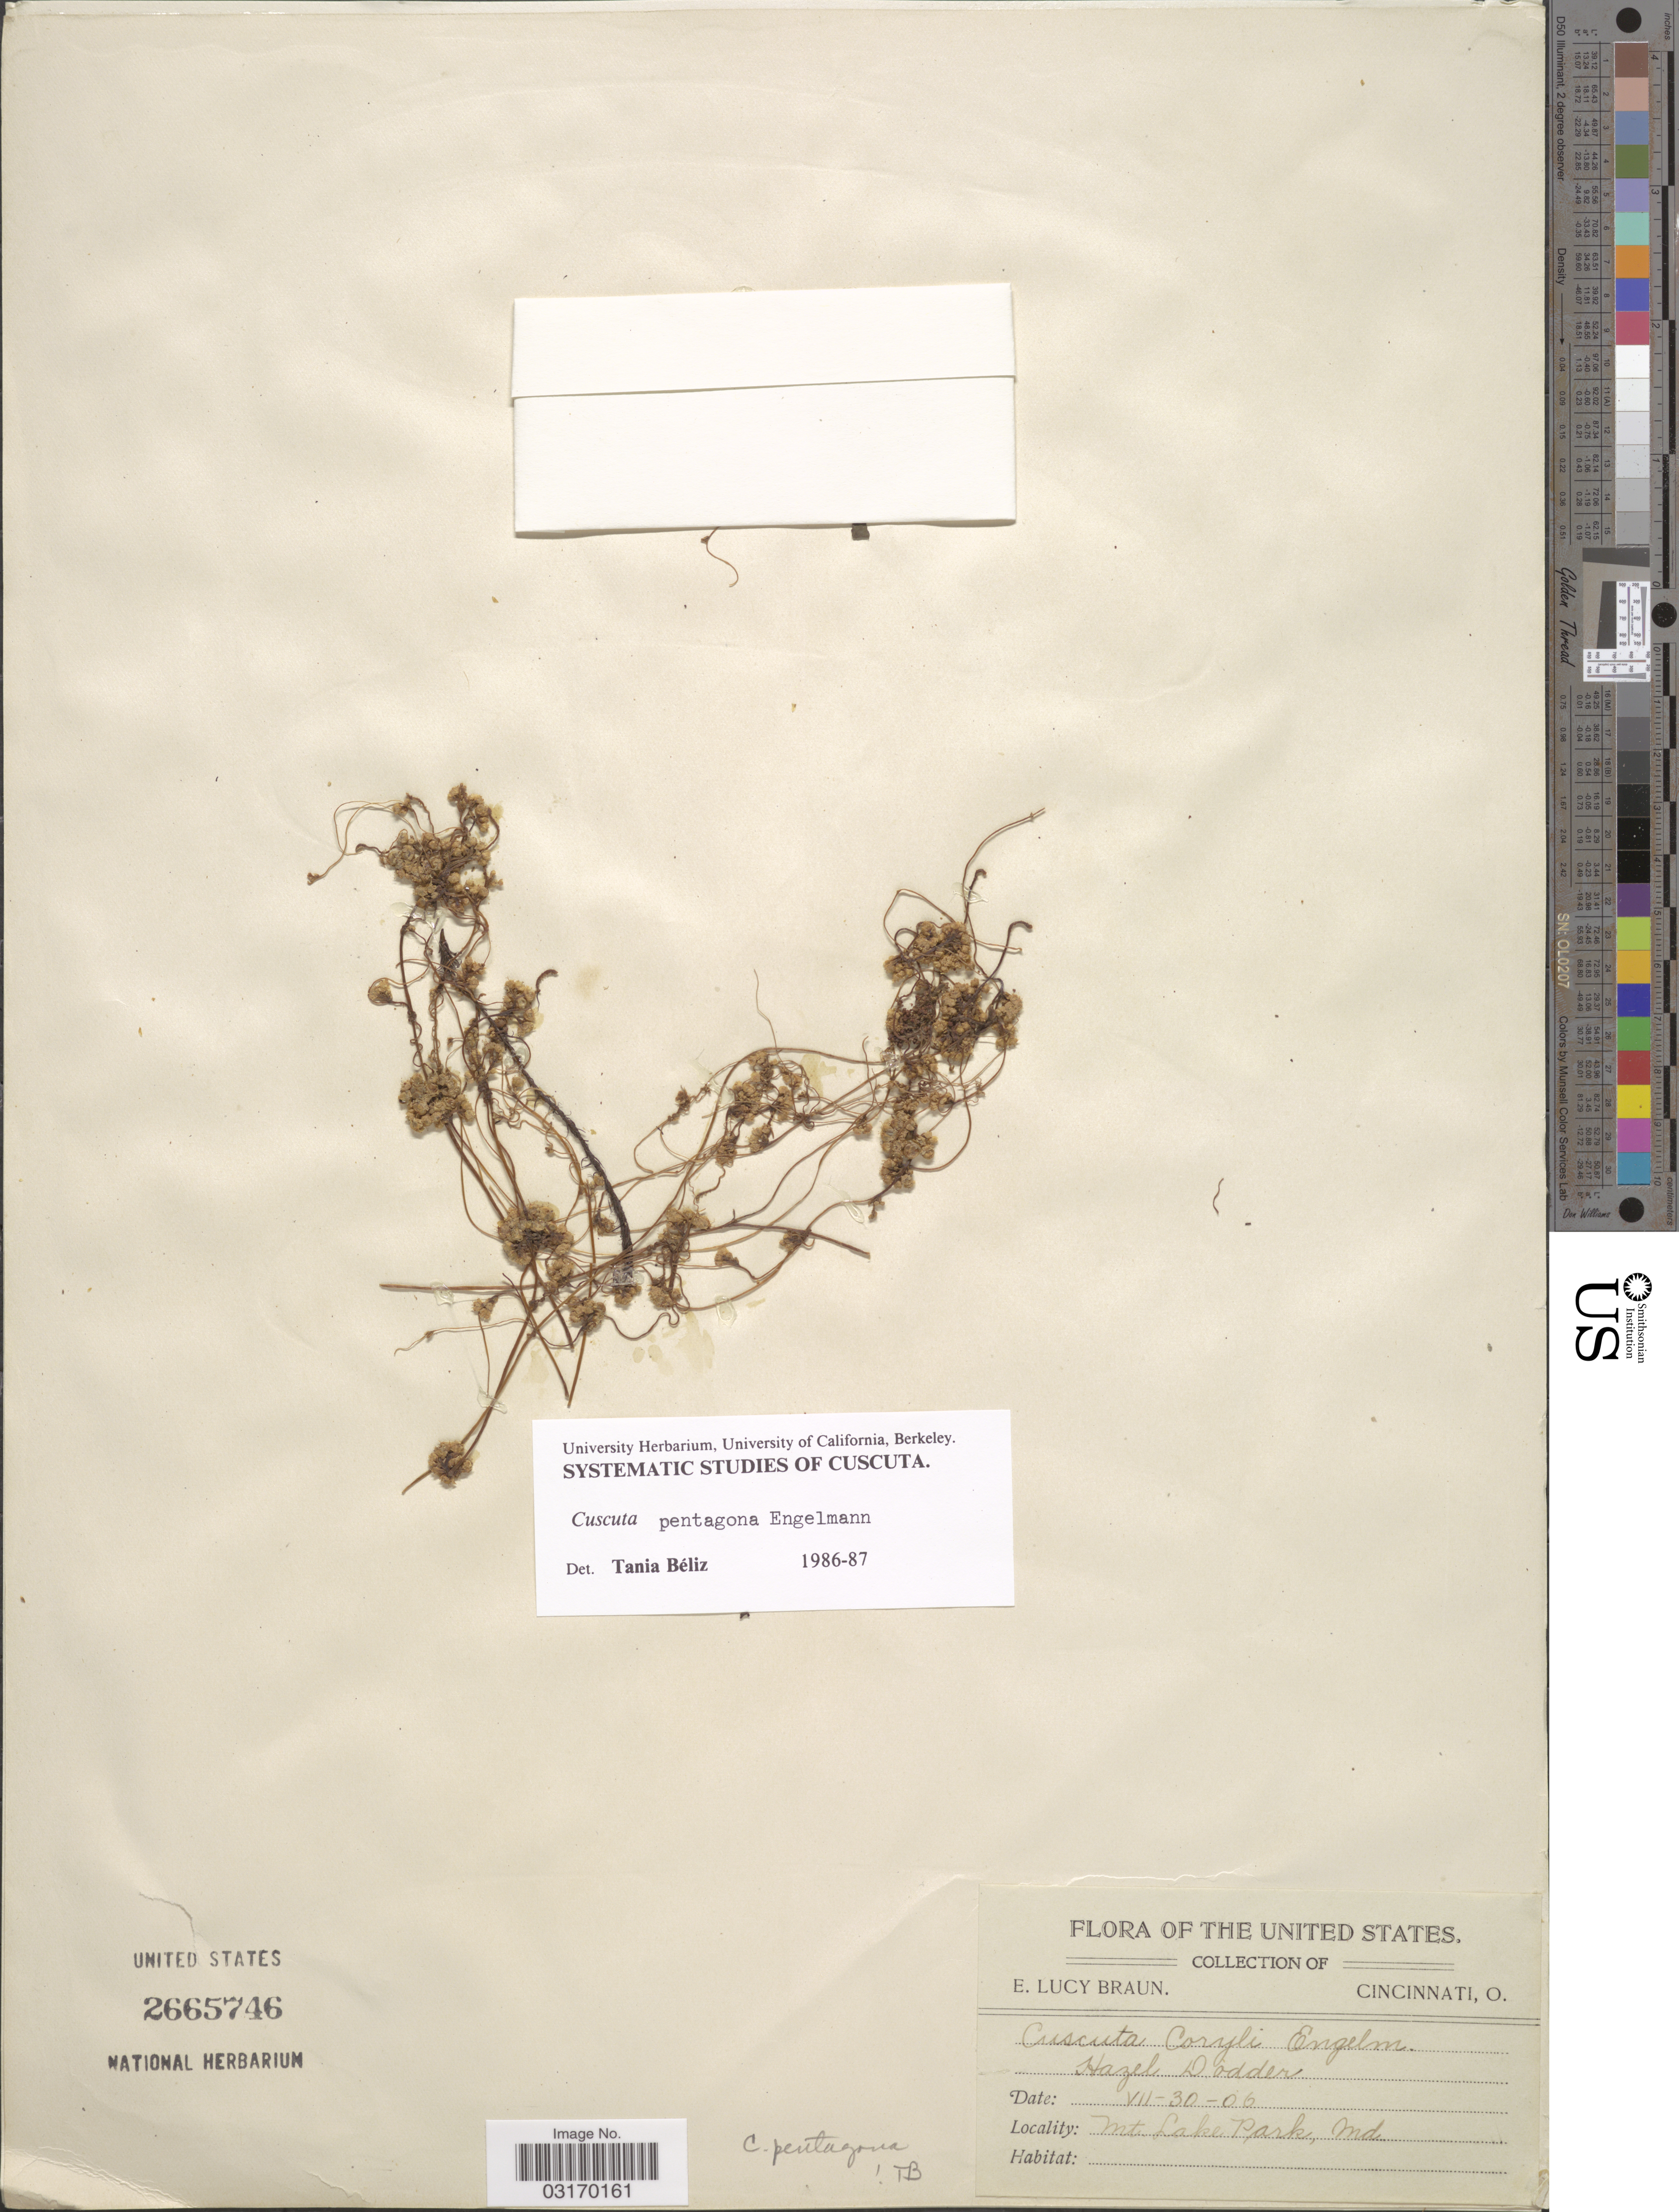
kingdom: Plantae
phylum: Tracheophyta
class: Magnoliopsida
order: Solanales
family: Convolvulaceae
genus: Cuscuta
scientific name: Cuscuta pentagona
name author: Engelm.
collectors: E. L. Braun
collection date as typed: Transcribed d/m/y: 30/7/6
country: United States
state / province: Maryland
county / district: Garrett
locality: Mt Lake Park, Md.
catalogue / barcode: US 2665746